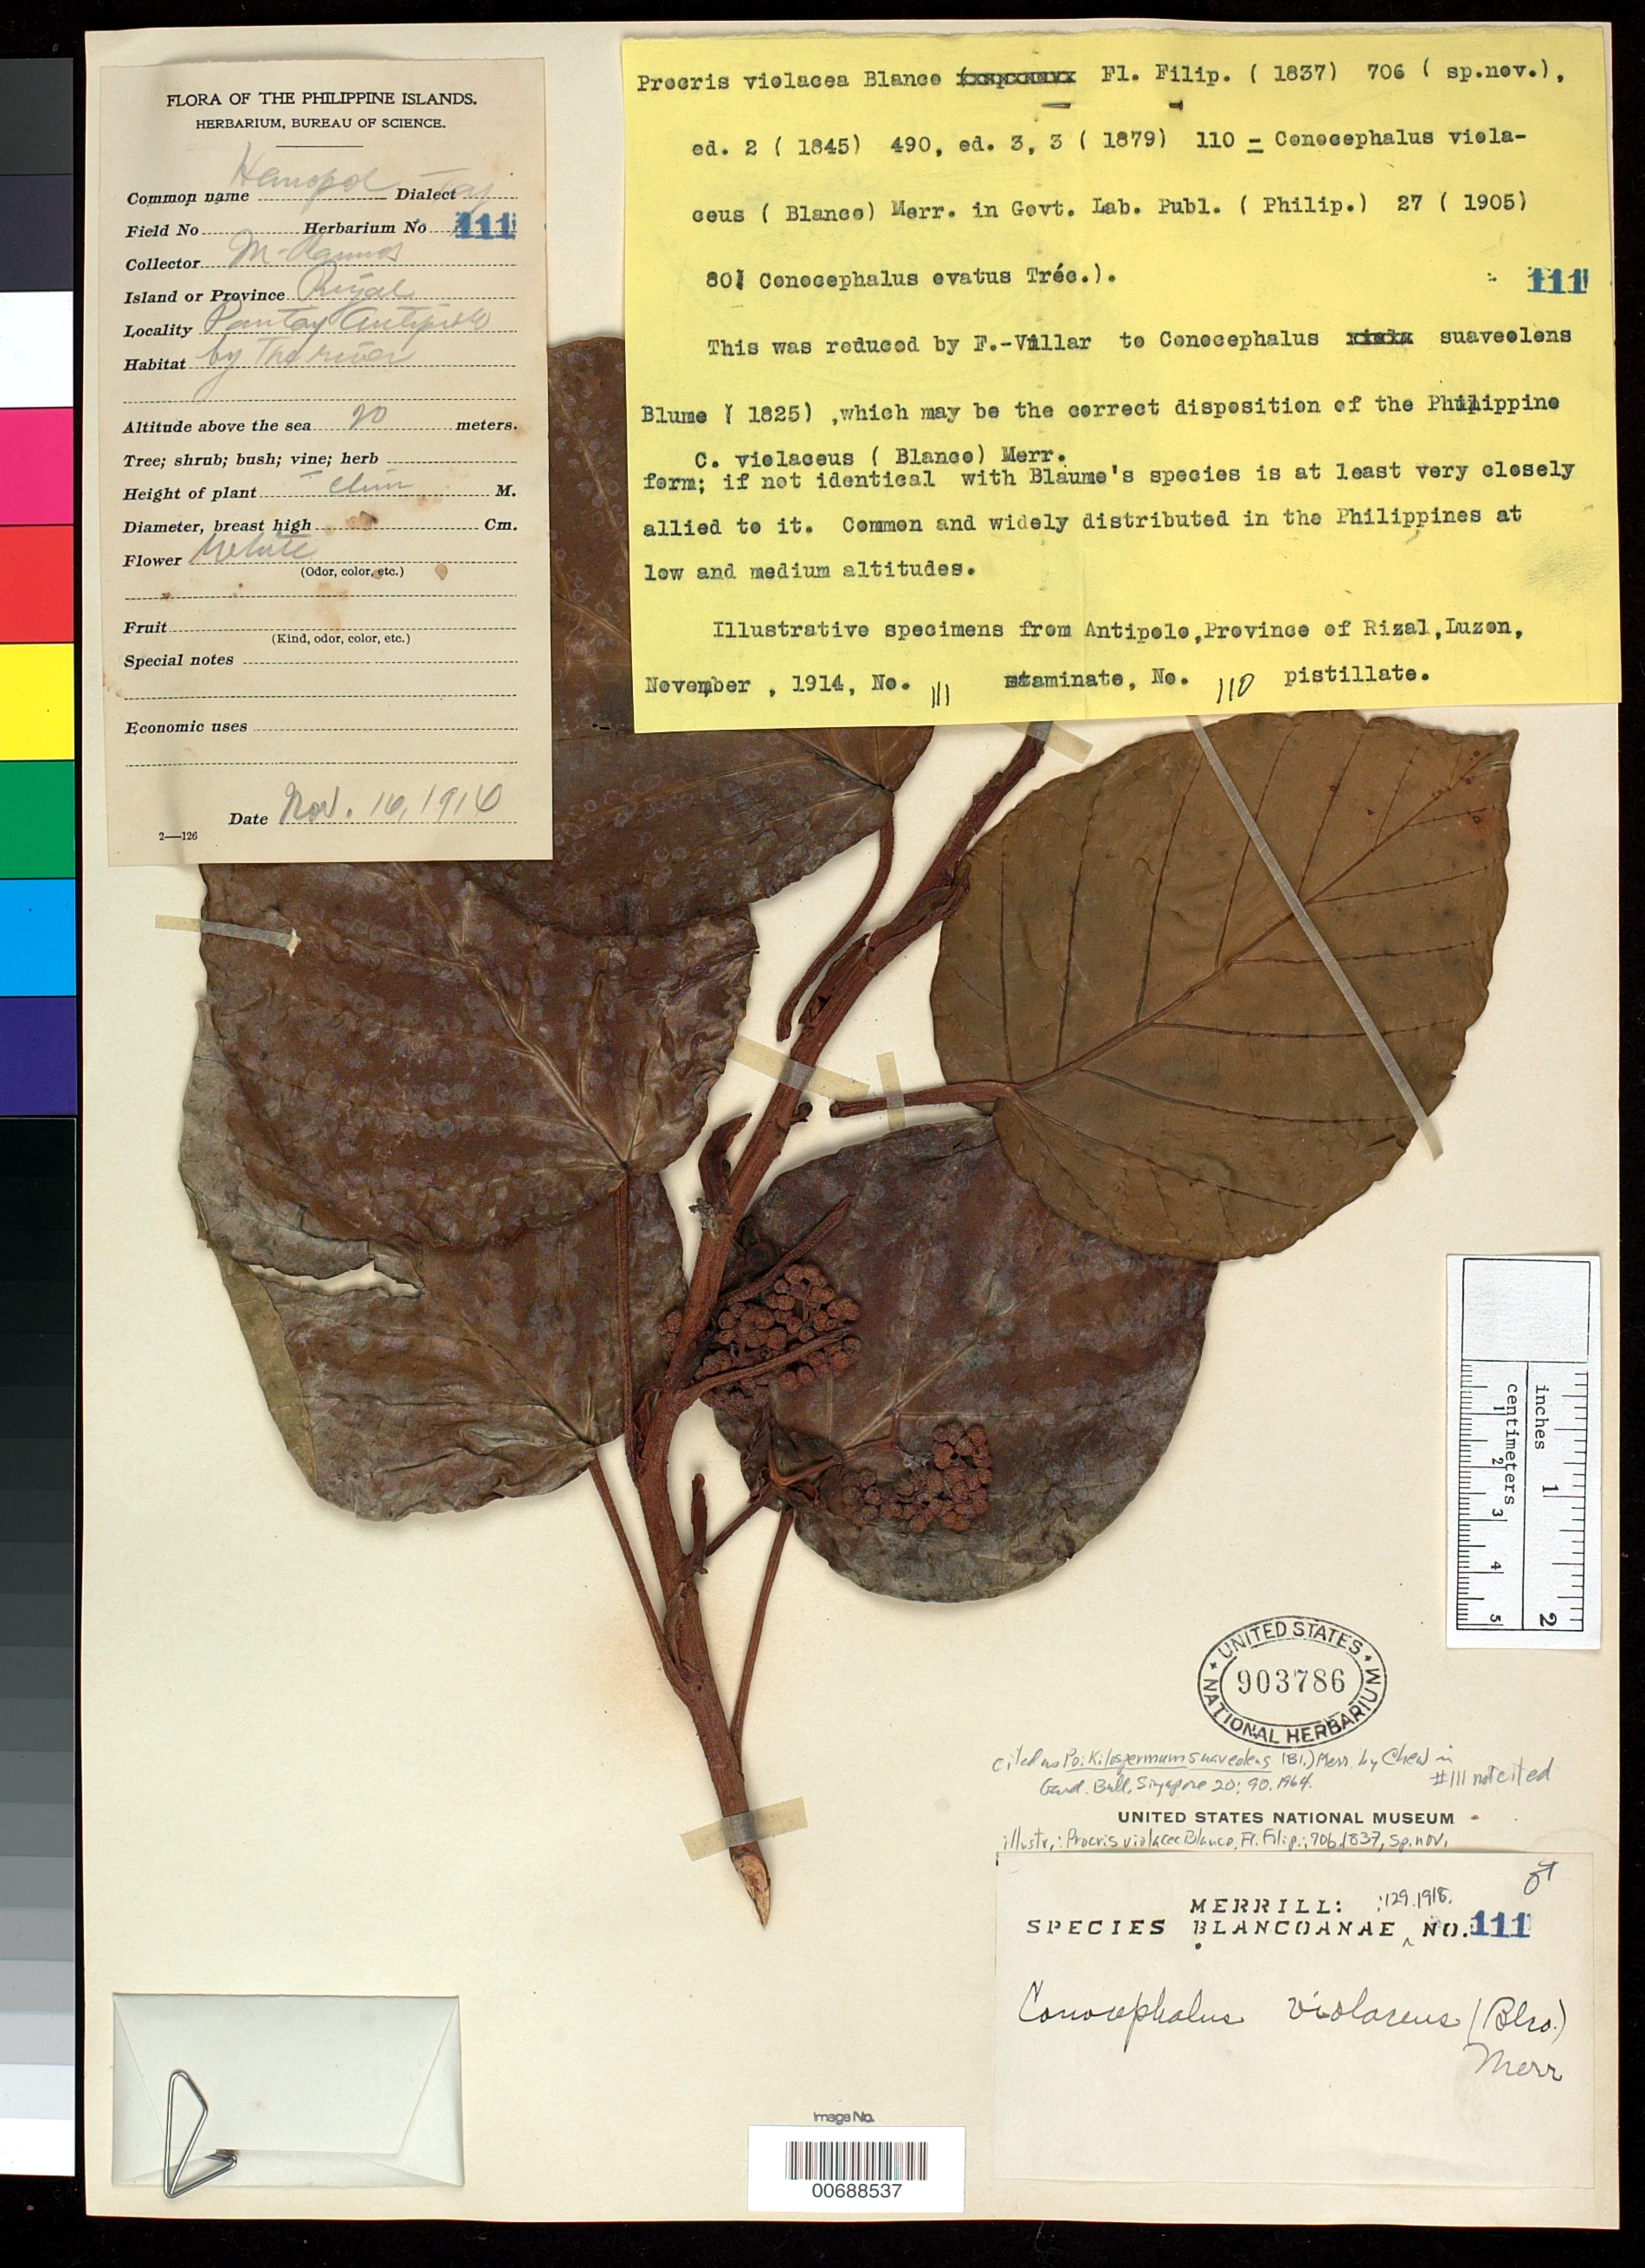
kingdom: Plantae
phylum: Tracheophyta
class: Magnoliopsida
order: Rosales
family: Urticaceae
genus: Poikilospermum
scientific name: Poikilospermum suaveolens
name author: (Blume) Merr.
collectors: M. Ramos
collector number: Sp. Blancoan. 0111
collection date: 1914-11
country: Philippines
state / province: Calabarzon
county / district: Rizal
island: Luzon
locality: Pantay Antipolo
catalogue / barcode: US 903786